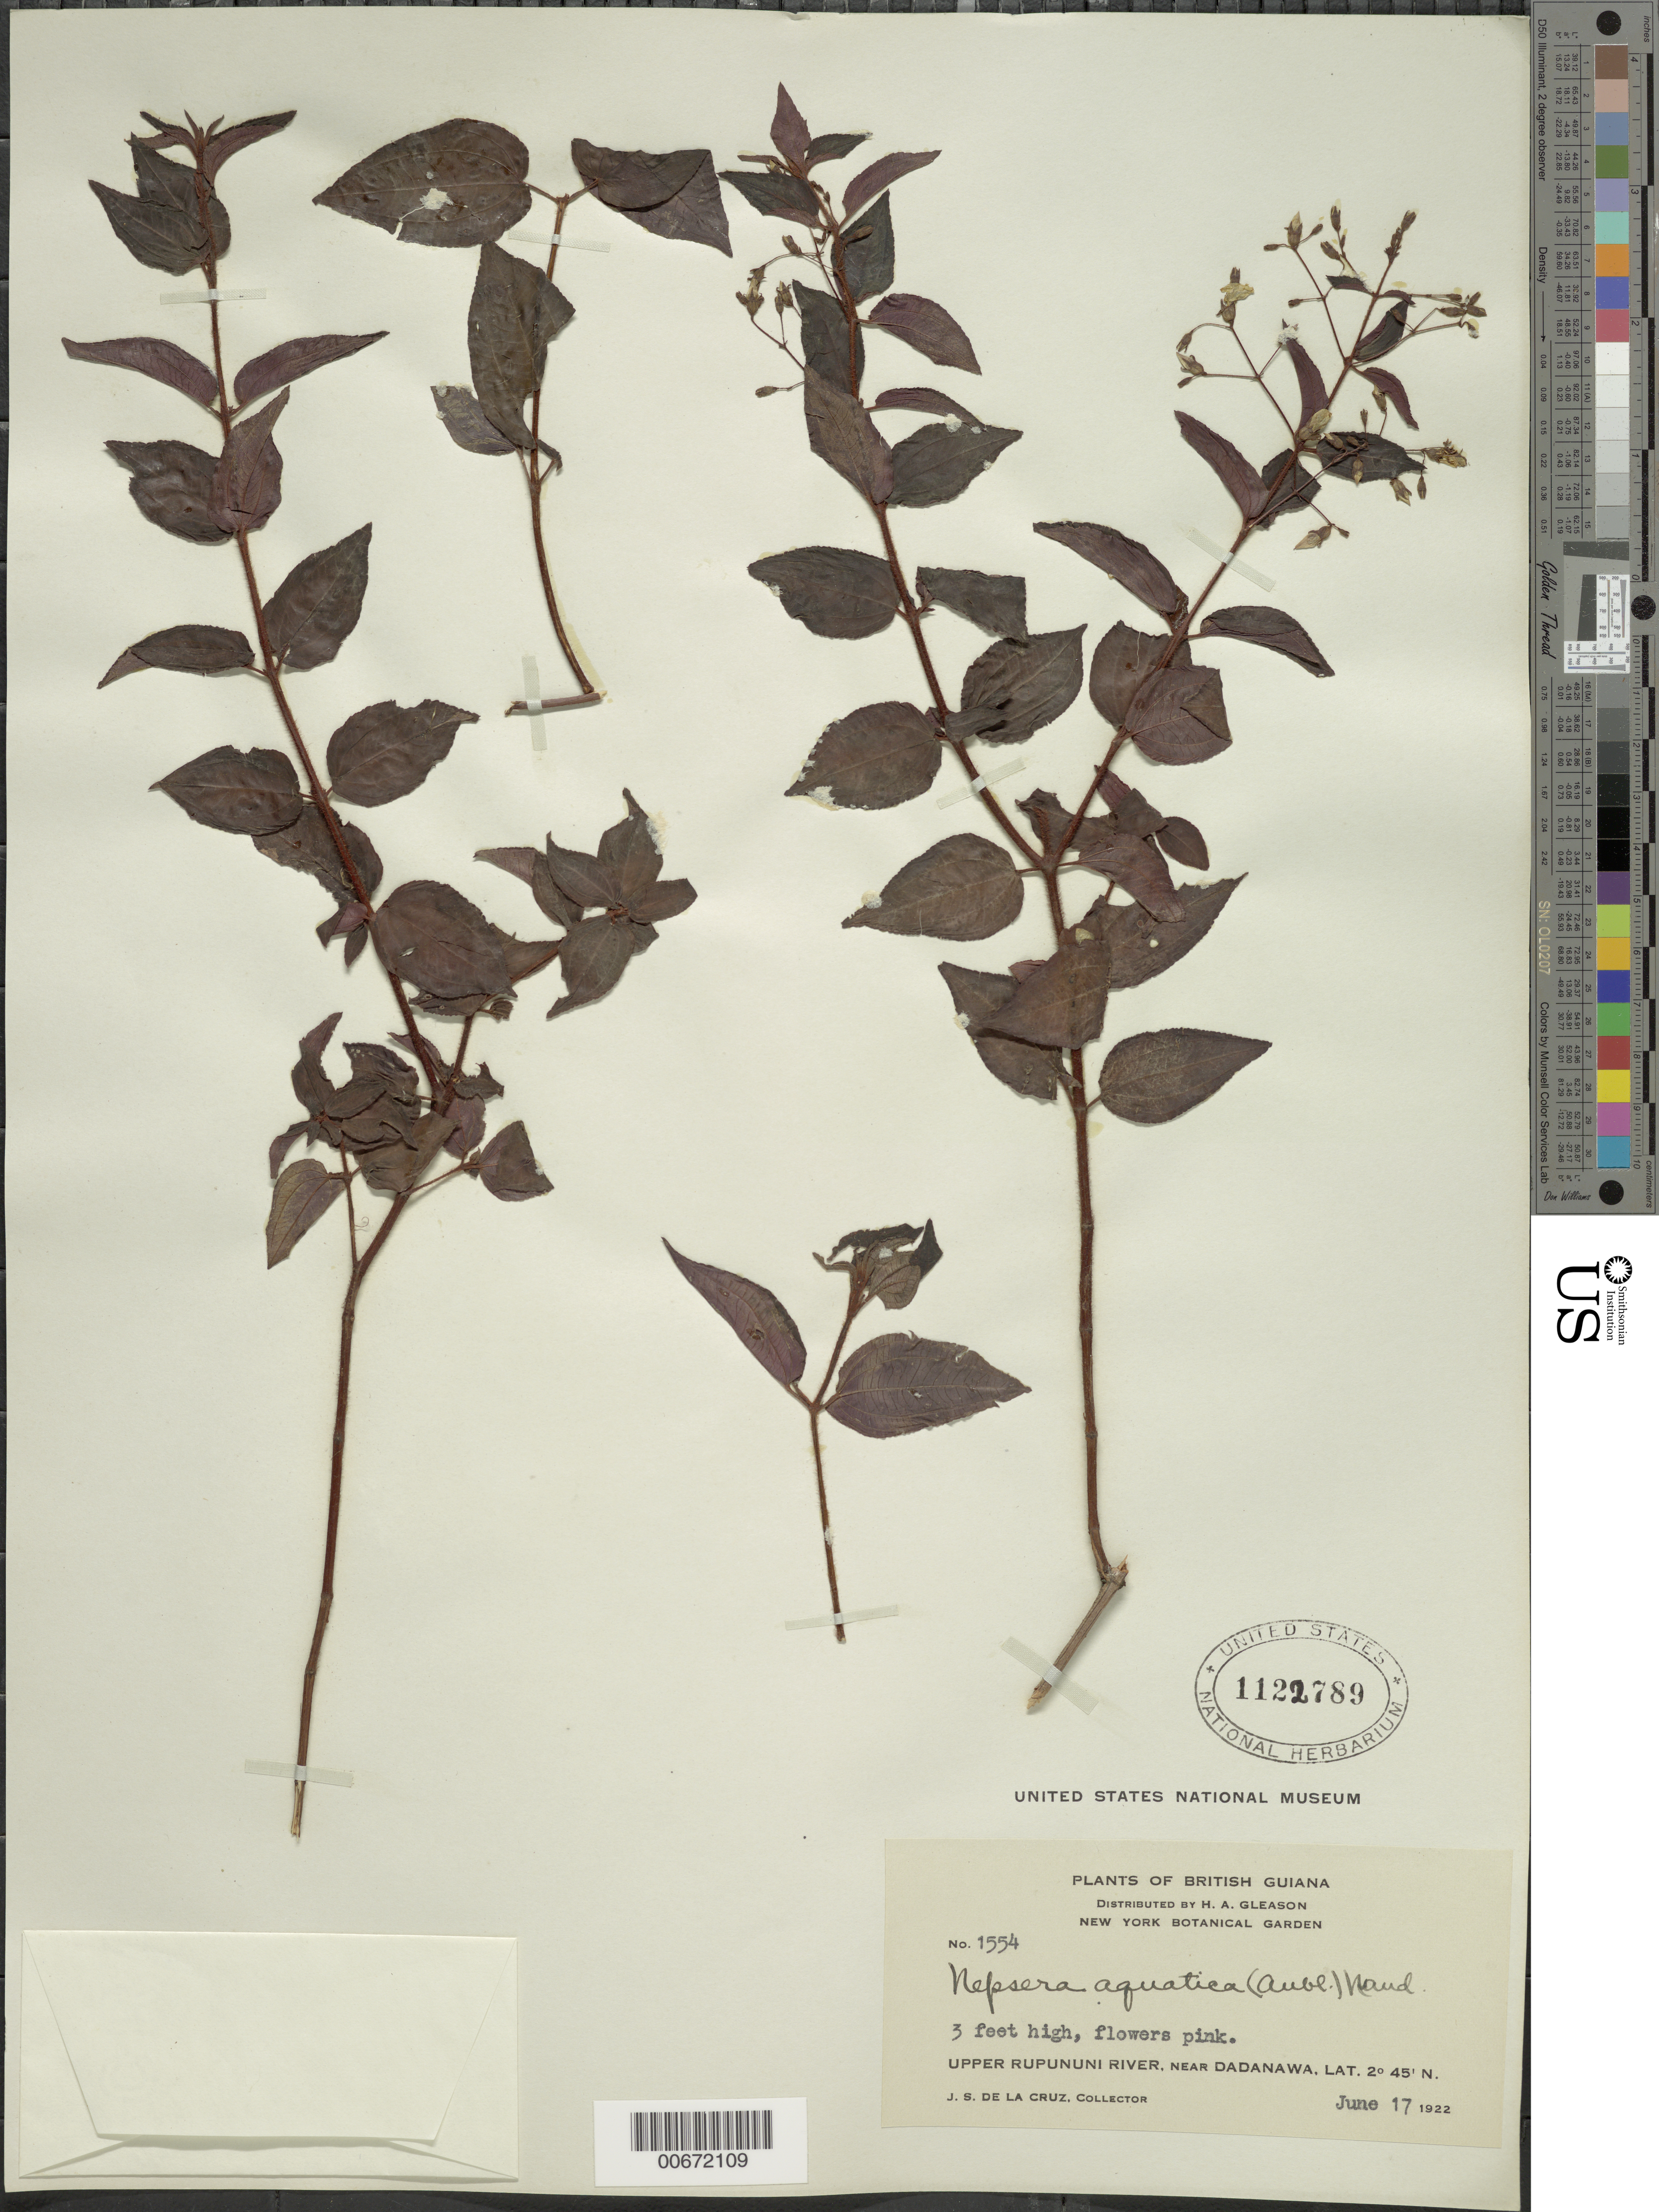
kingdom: Plantae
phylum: Tracheophyta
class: Magnoliopsida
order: Myrtales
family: Melastomataceae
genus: Nepsera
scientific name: Nepsera aquatica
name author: (Aubl.) Naudin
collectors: J. S. de la Cruz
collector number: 1554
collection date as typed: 17-Jun-22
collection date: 1922-06-17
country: Guyana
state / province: U. Takutu-U. Essequibo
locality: Dadanawa, vic., upper Rupununi R.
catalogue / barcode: US 1122789